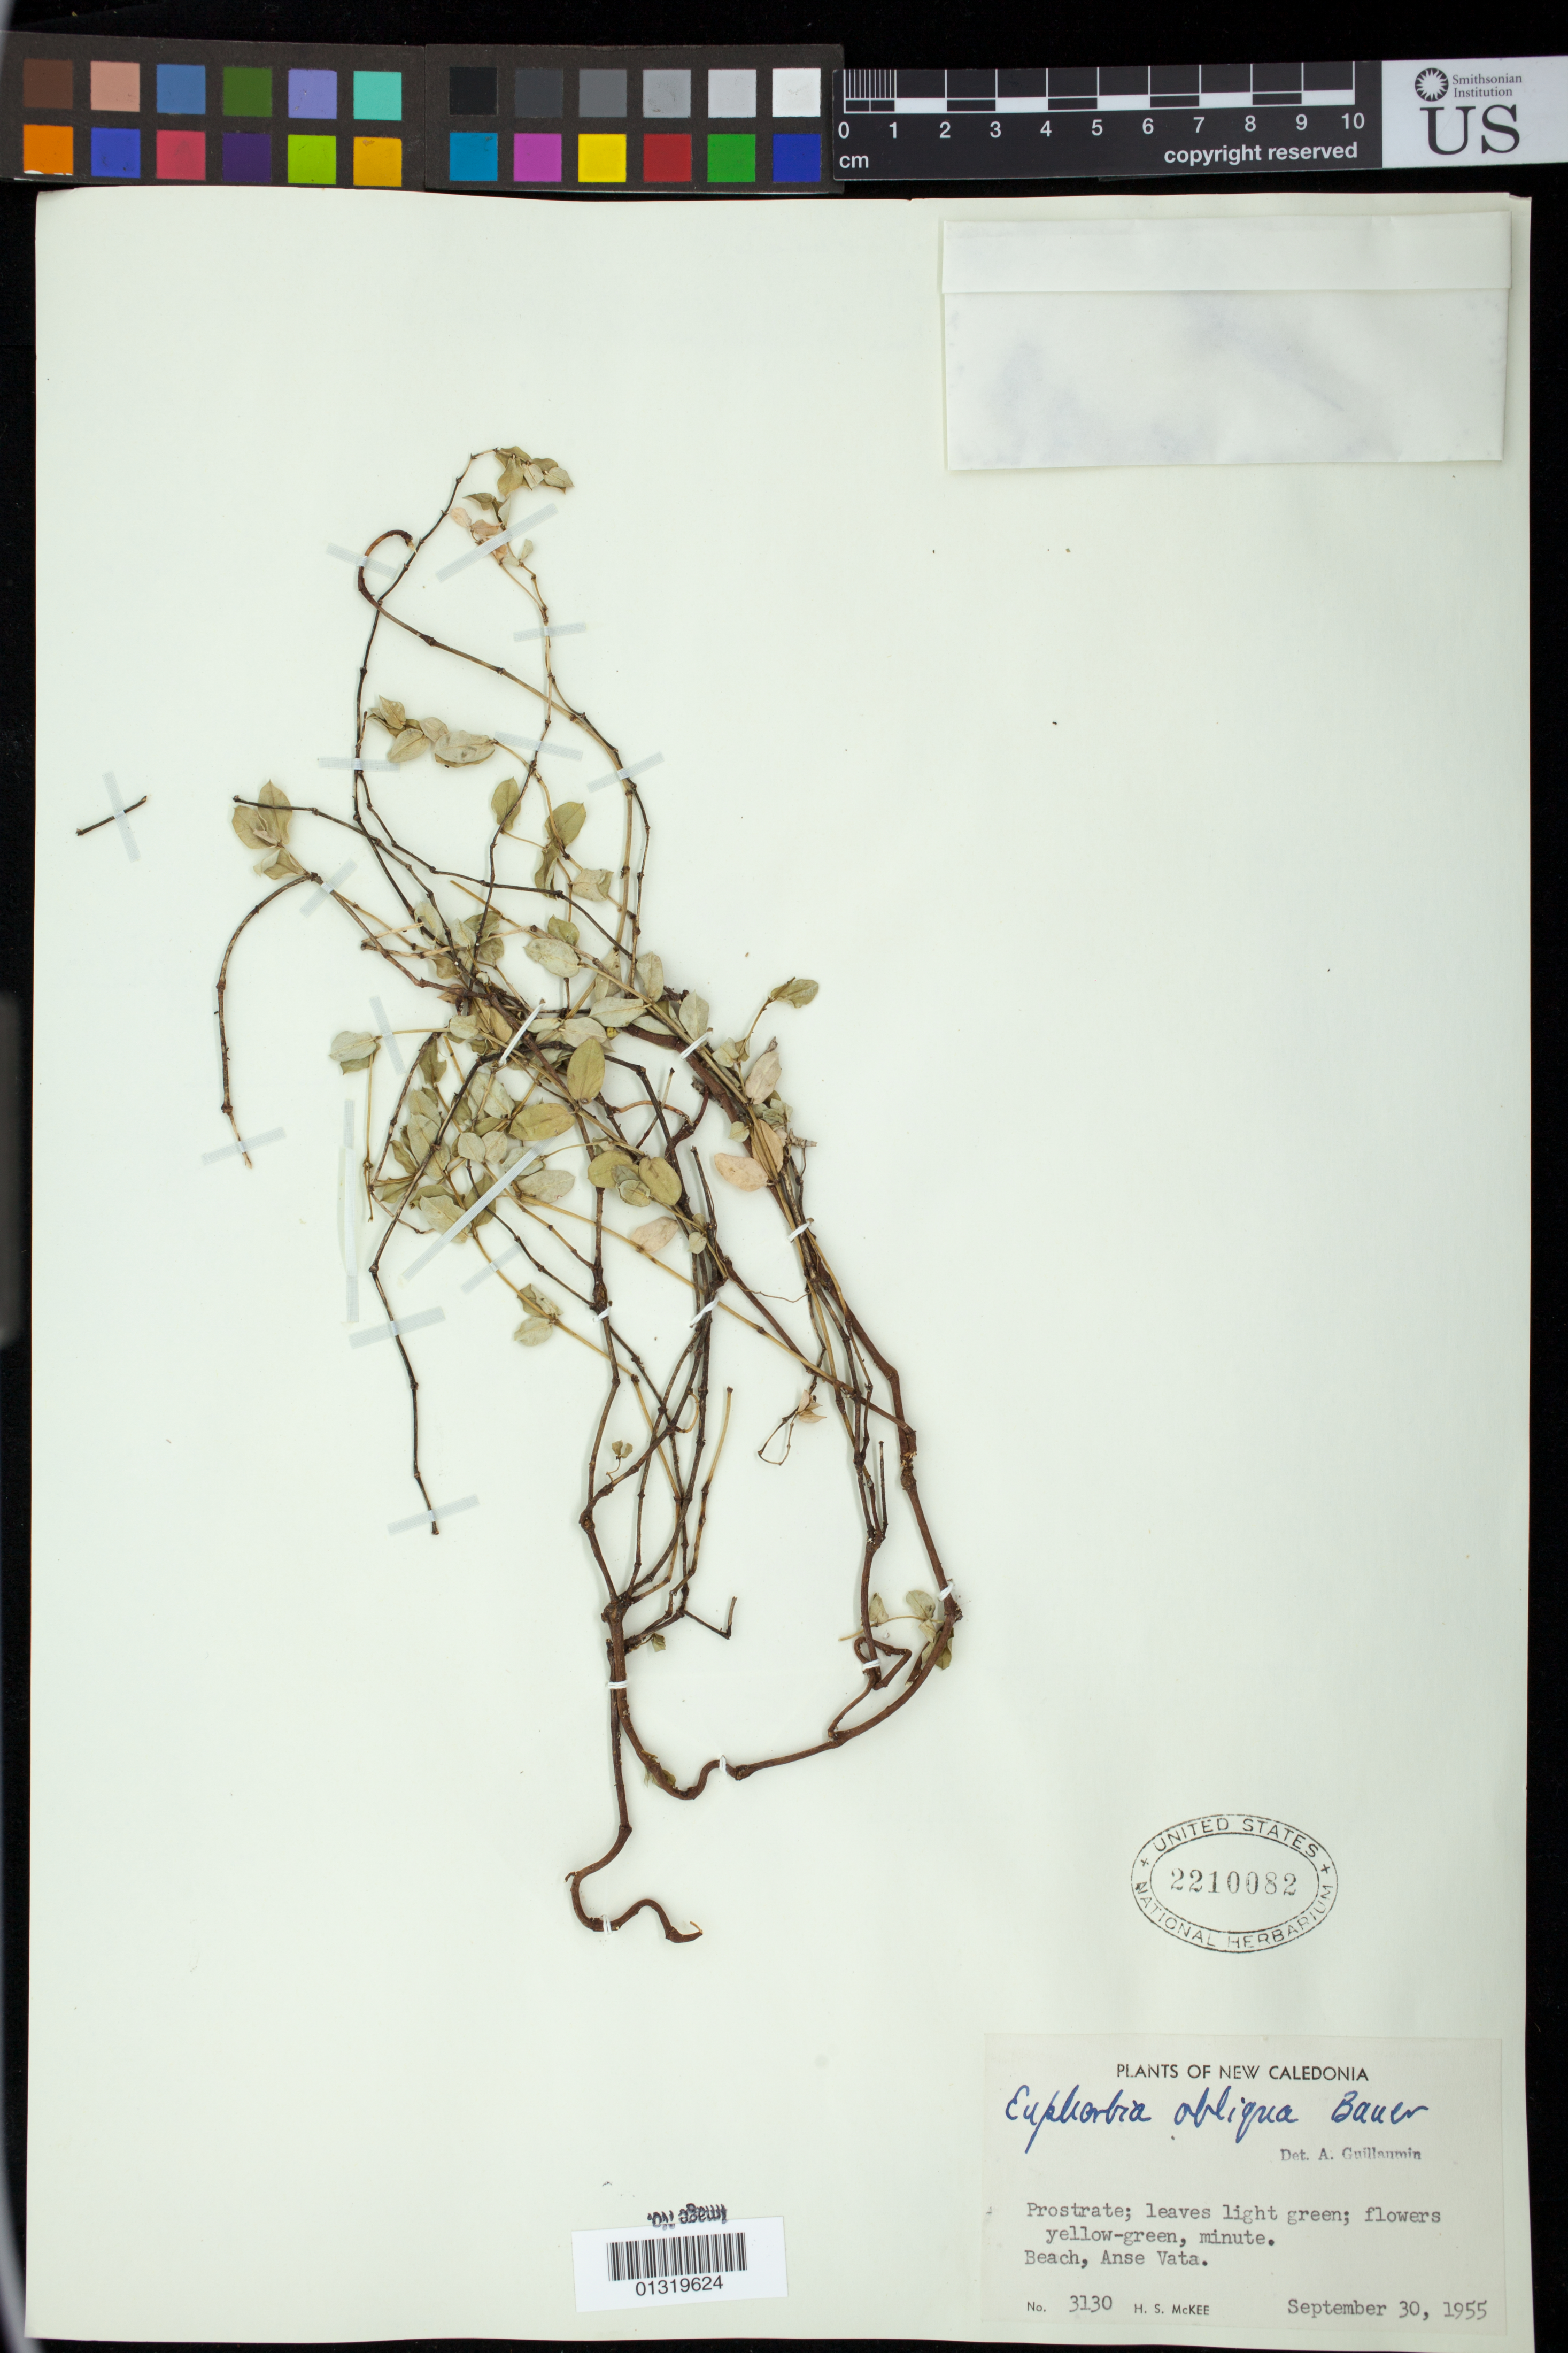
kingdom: Plantae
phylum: Tracheophyta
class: Magnoliopsida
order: Malpighiales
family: Euphorbiaceae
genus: Euphorbia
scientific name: Euphorbia obliqua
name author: F. A. Bauer ex Endl.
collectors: H. S. McKee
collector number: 3130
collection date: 1955-09-30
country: New Caledonia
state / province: South Province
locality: Beach, Anse Vata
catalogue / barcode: US 2210082